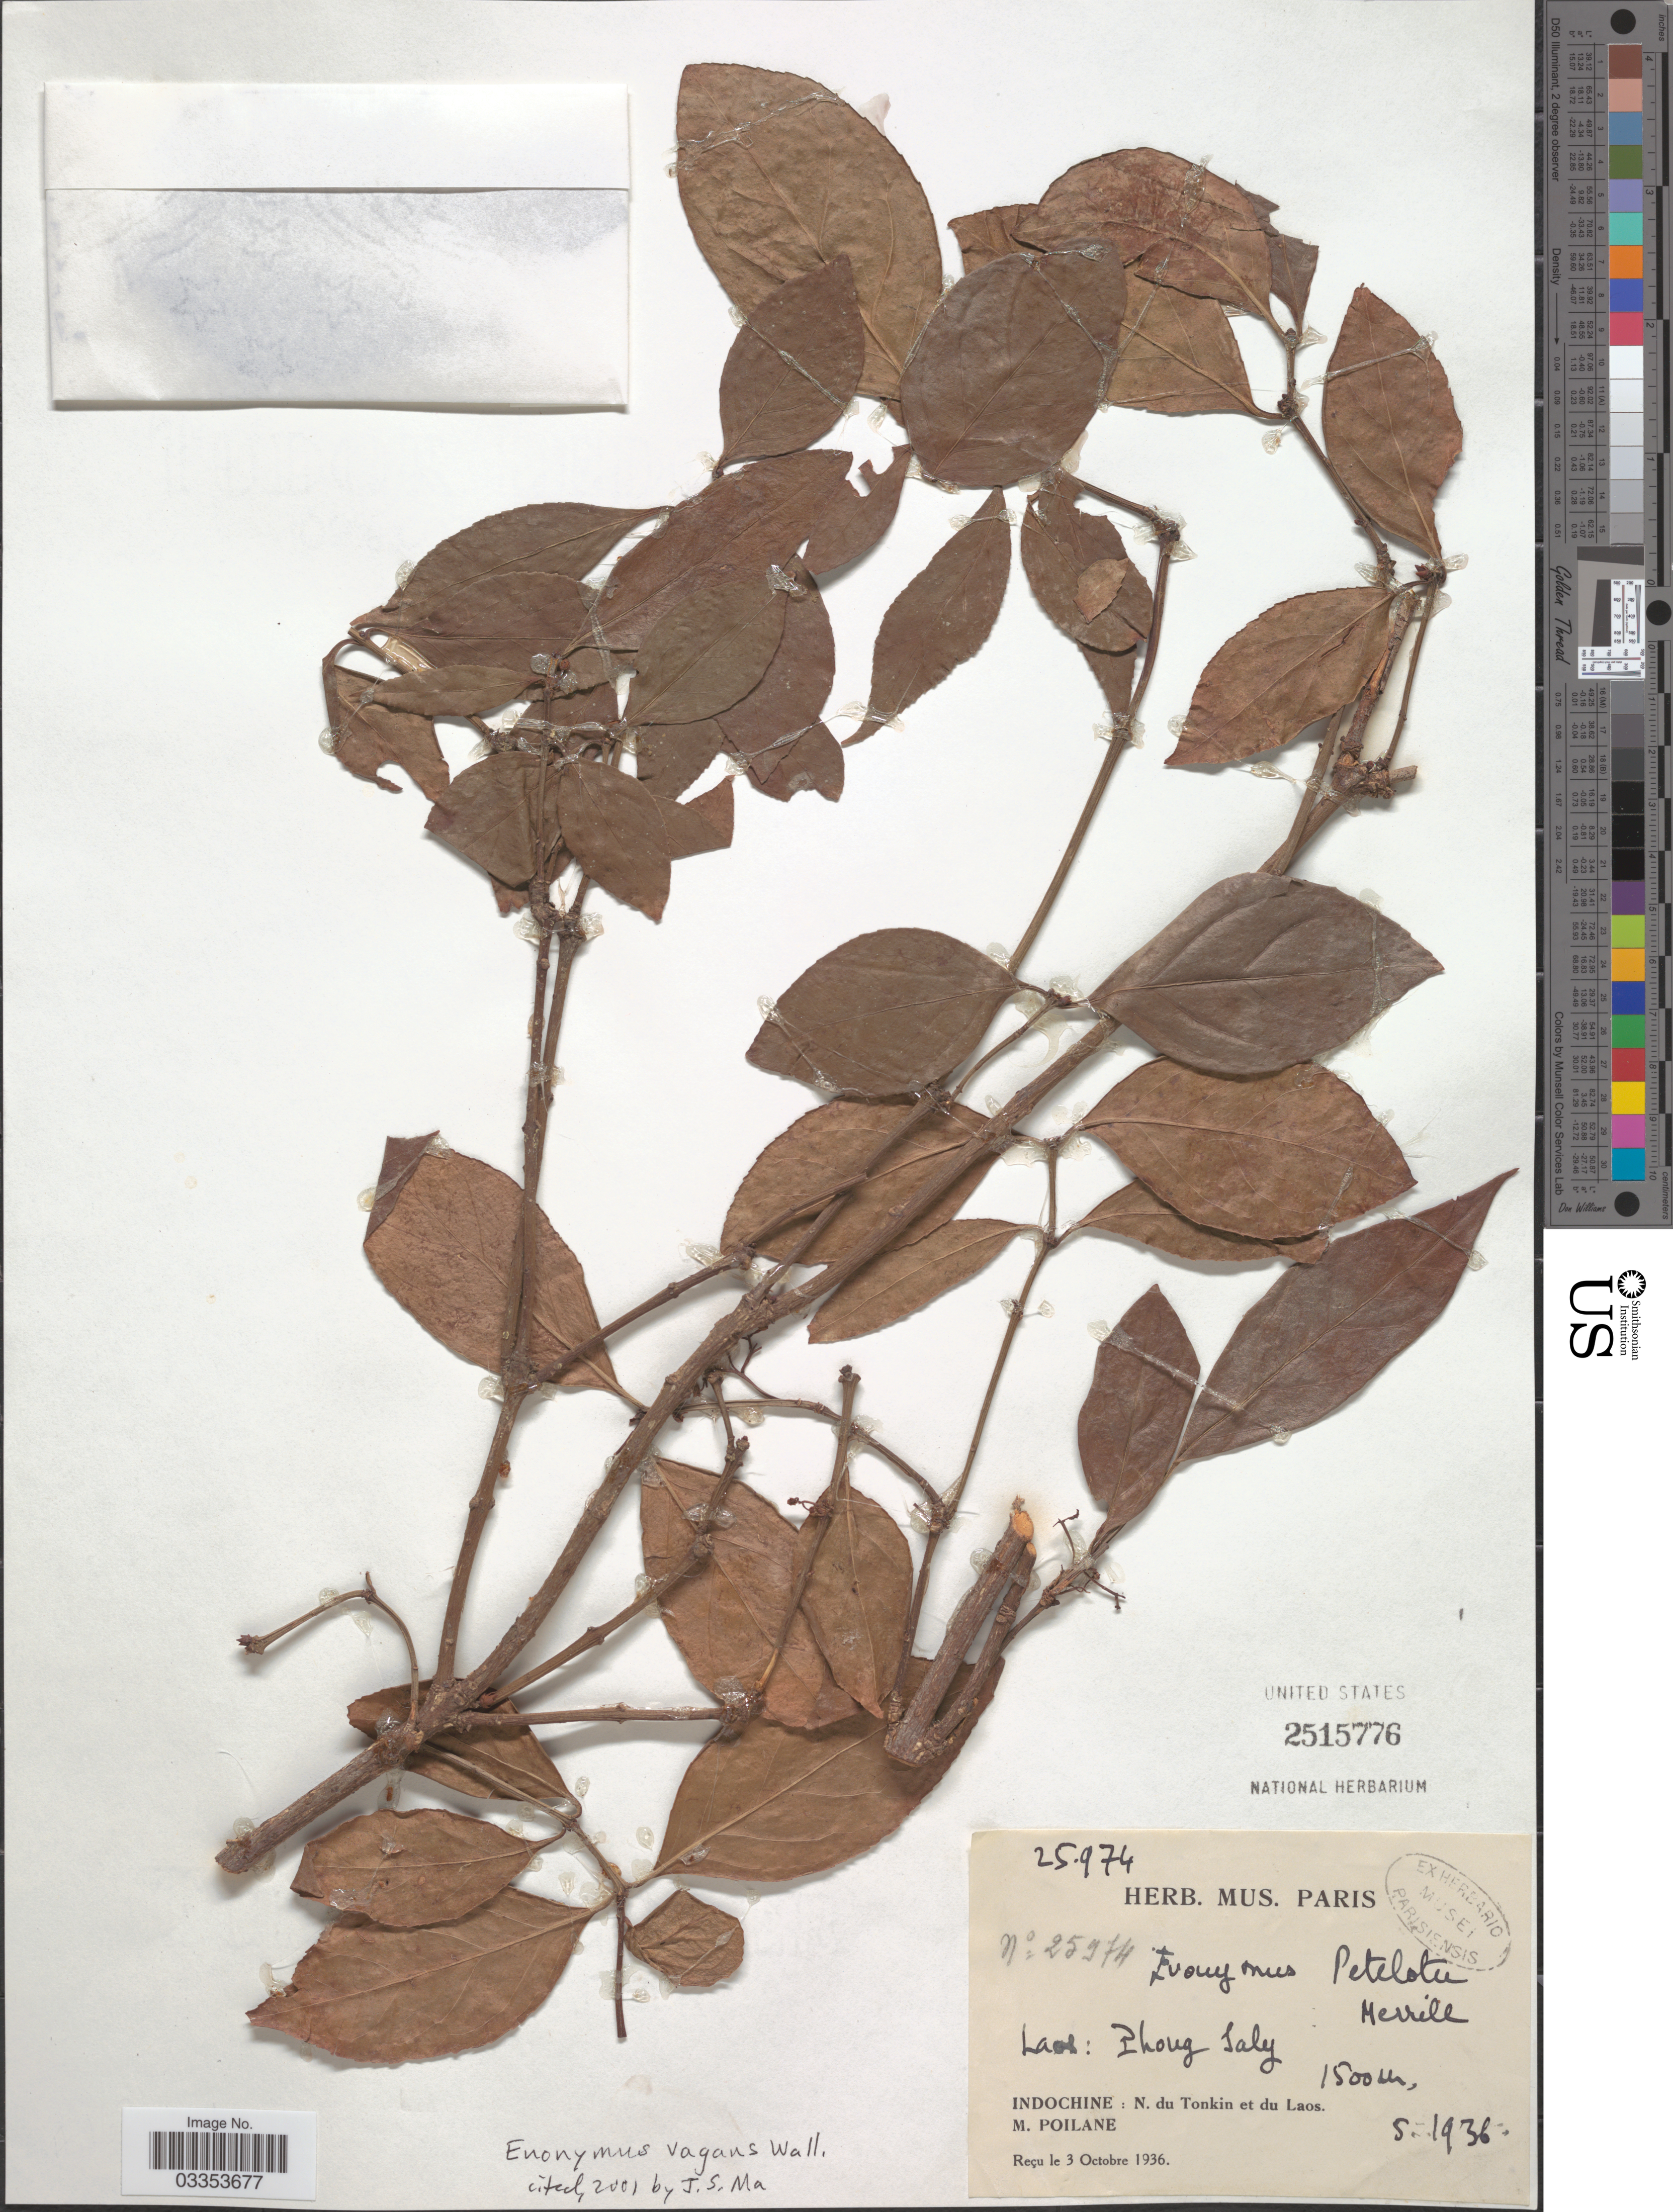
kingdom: Plantae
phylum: Tracheophyta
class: Magnoliopsida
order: Celastrales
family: Celastraceae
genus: Euonymus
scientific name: Euonymus vagans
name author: Wall.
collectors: M. Poilane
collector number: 25974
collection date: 1936-05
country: Laos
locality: Phong Saly. Indochine: N. du Tonkin et du Laos.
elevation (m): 1500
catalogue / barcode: US 2515776